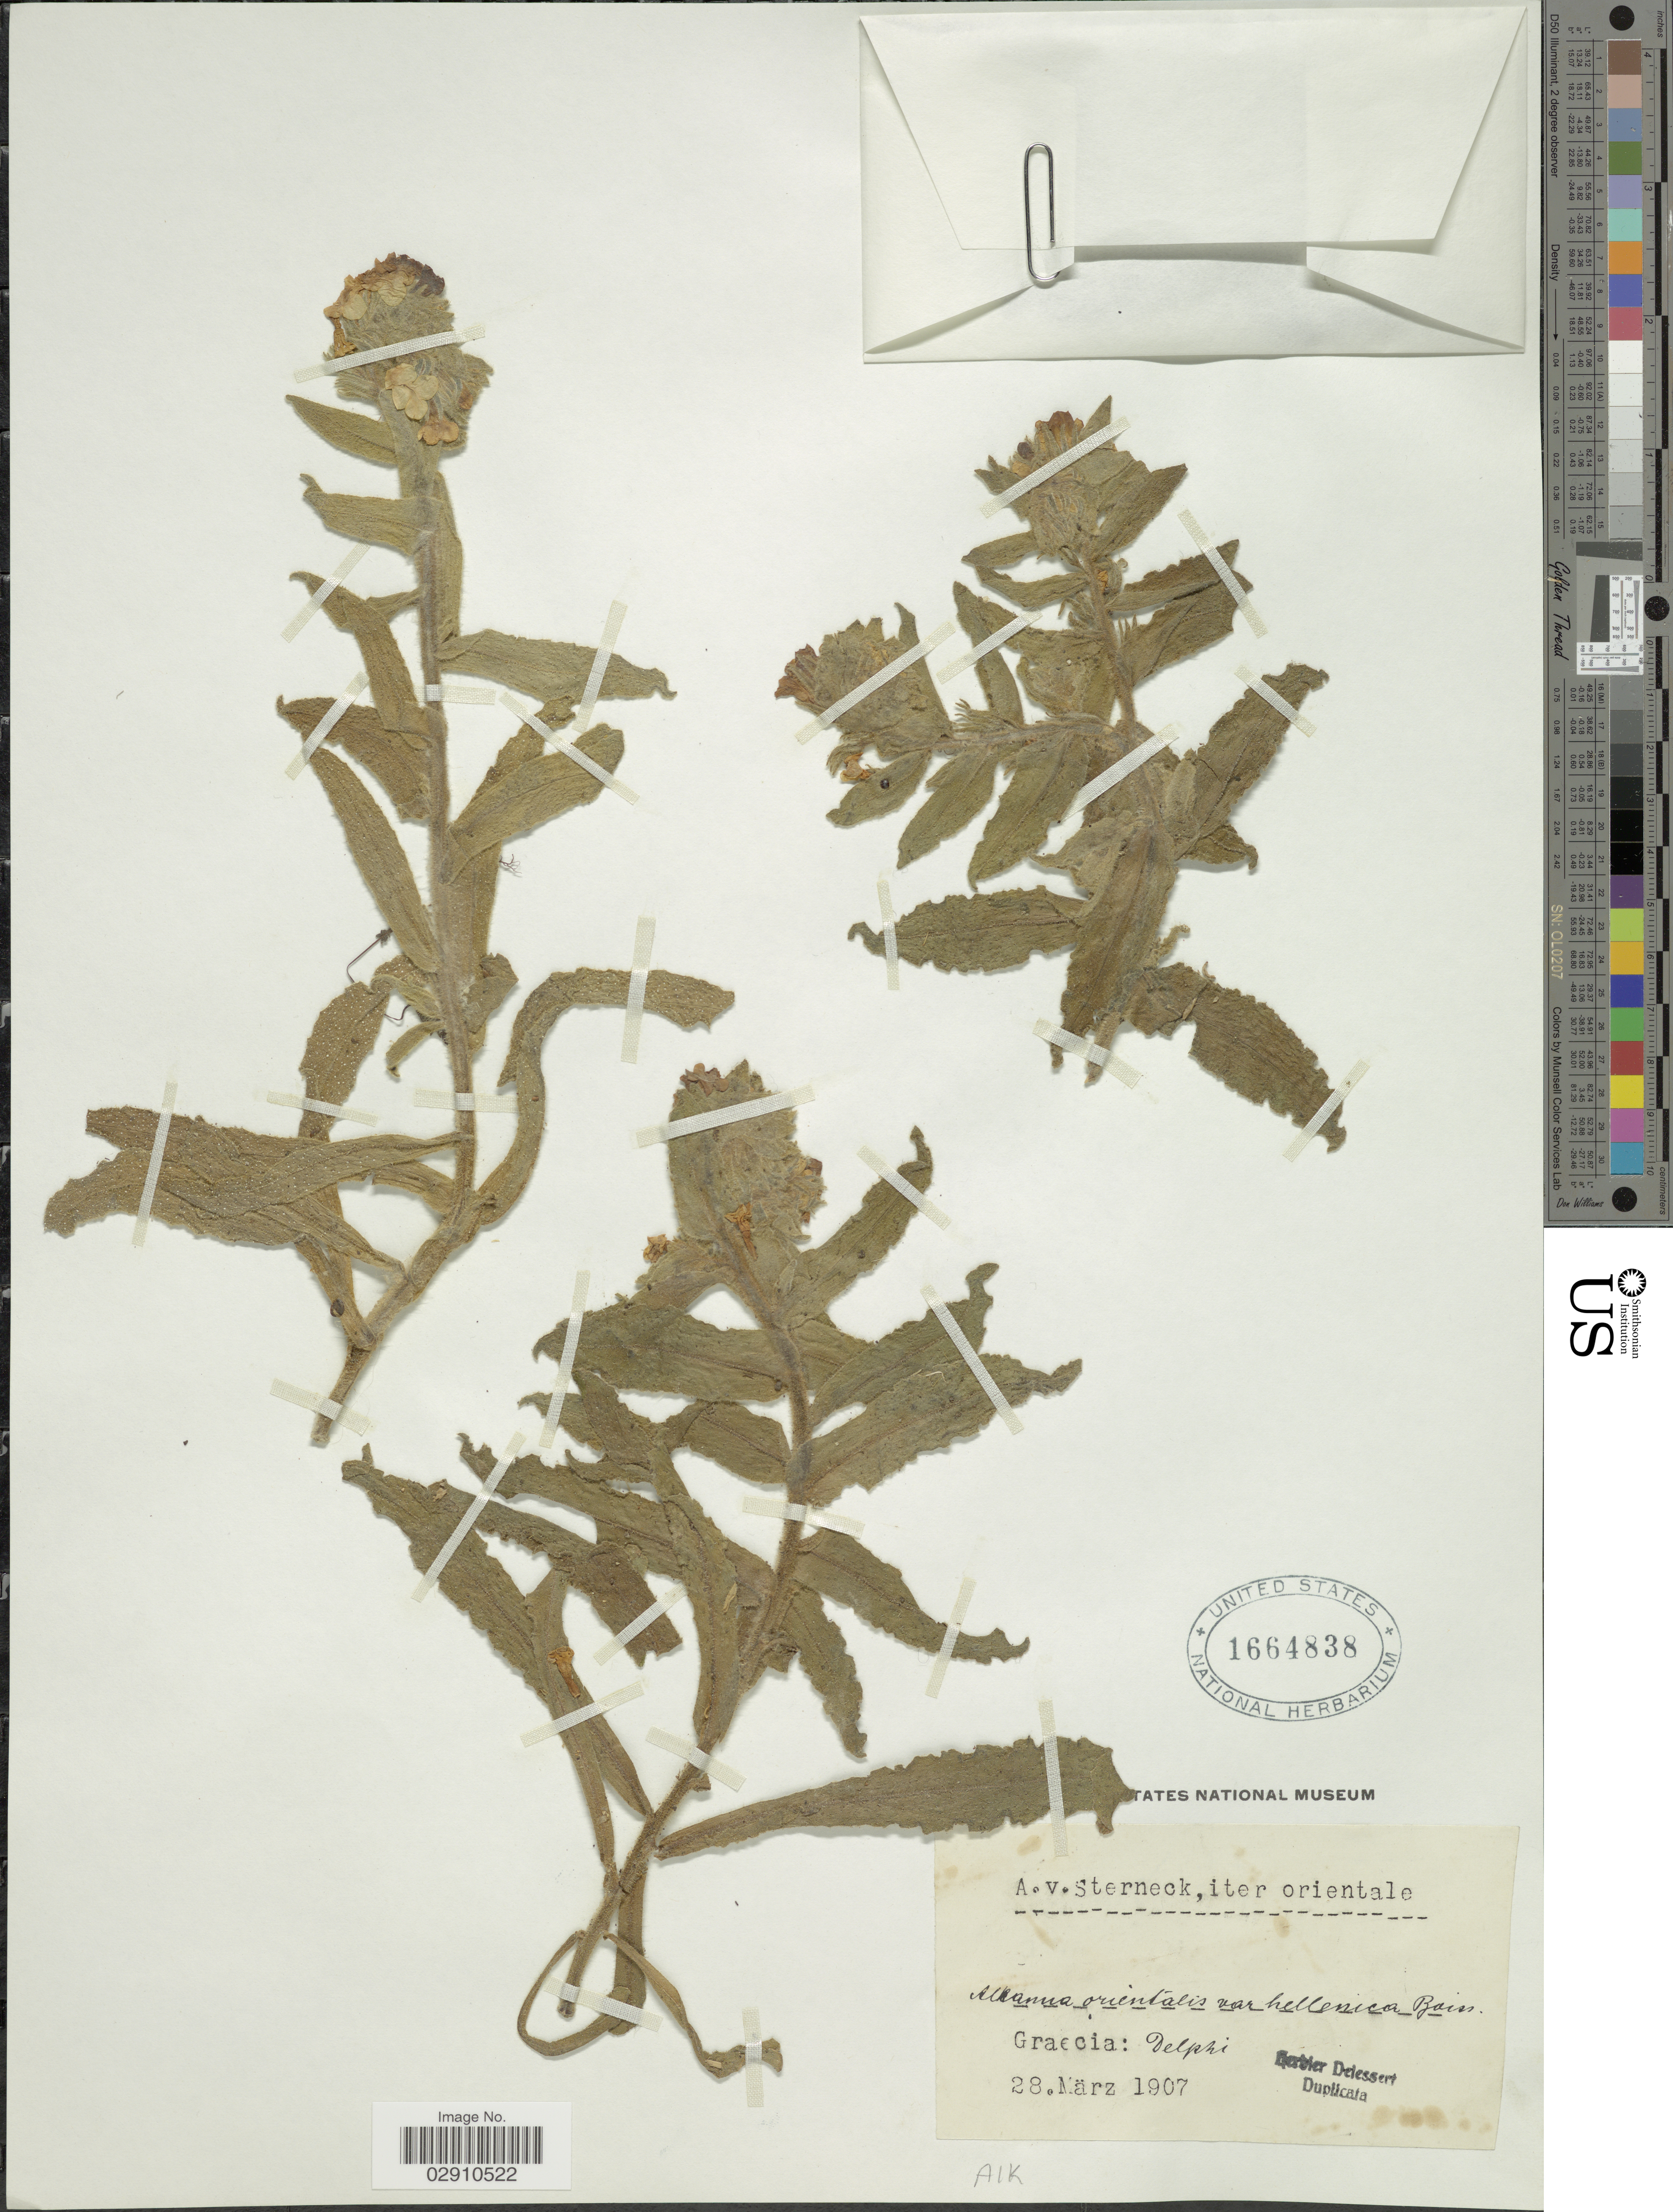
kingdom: Plantae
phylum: Tracheophyta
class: Magnoliopsida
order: Boraginales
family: Boraginaceae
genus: Alkanna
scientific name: Alkanna orientalis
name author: (L.) Boiss.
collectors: A. Sterneck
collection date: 1907-03-28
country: Greece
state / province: Thessaly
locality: Delphi.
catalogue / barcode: US 1664838